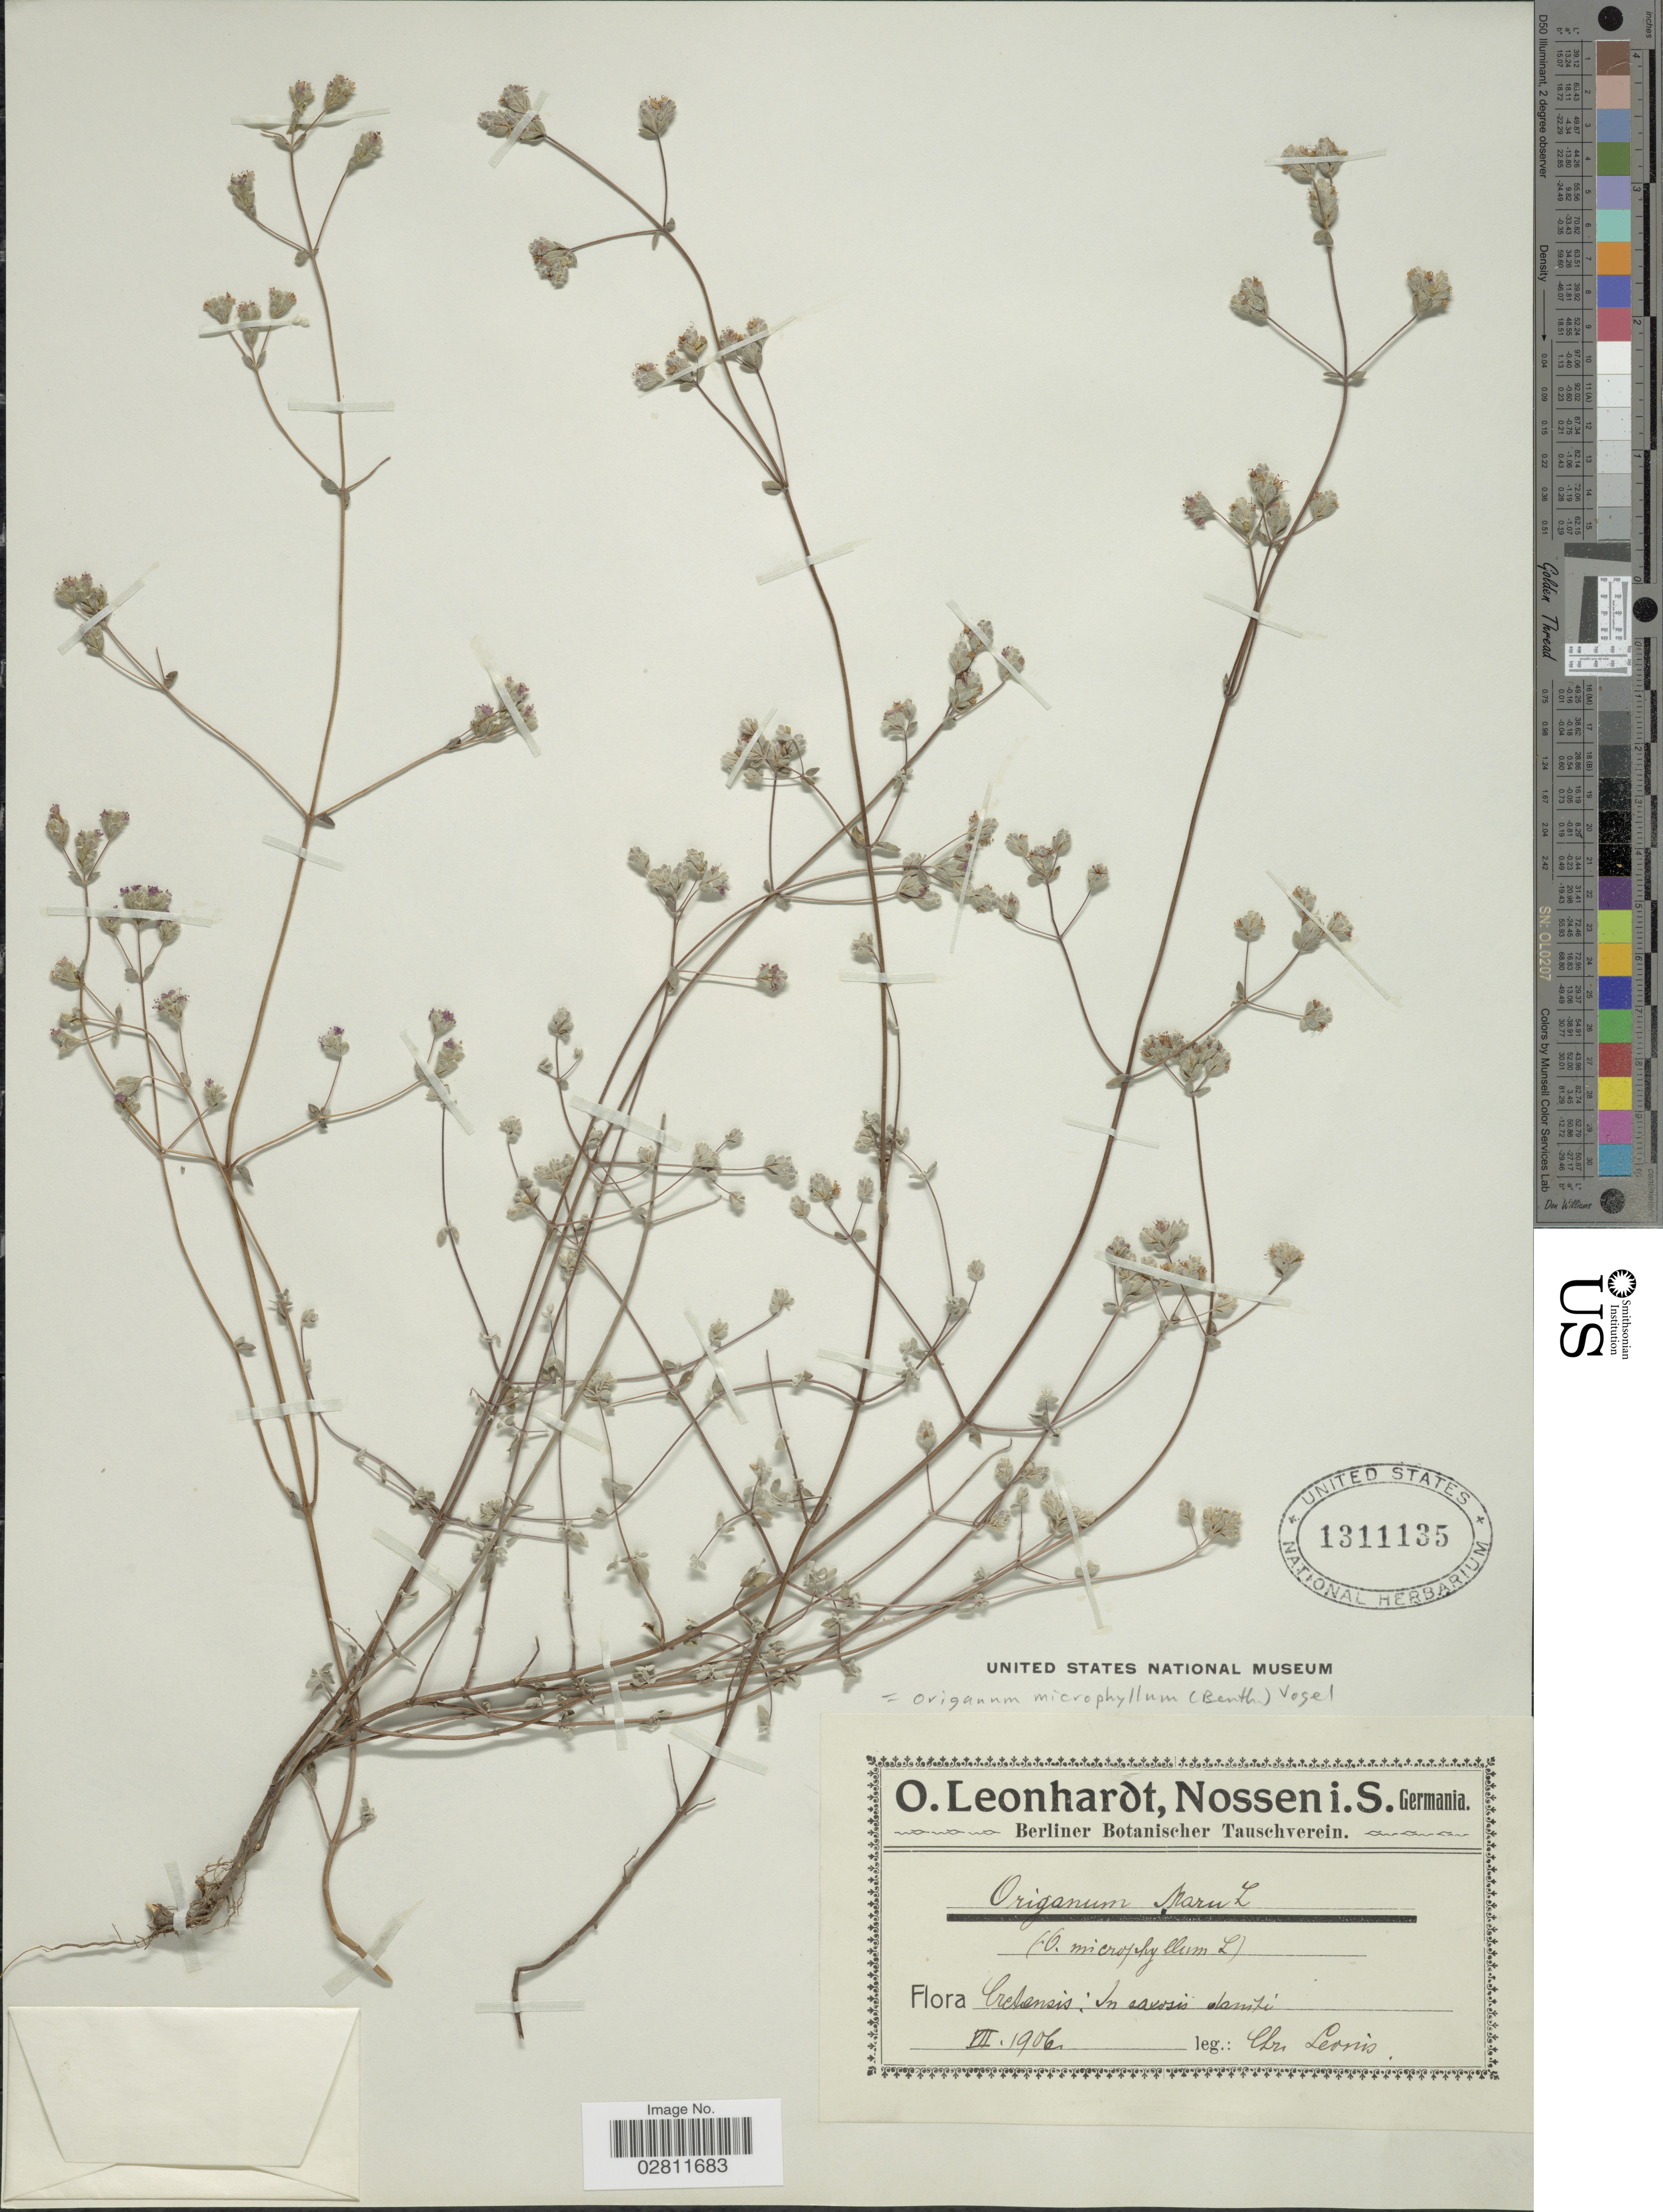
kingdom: Plantae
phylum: Tracheophyta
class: Magnoliopsida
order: Lamiales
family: Lamiaceae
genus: Origanum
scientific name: Origanum microphyllum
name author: Vogel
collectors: C. Leonis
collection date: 1906-07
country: Greece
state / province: Crete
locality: Cretensis.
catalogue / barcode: US 1311135